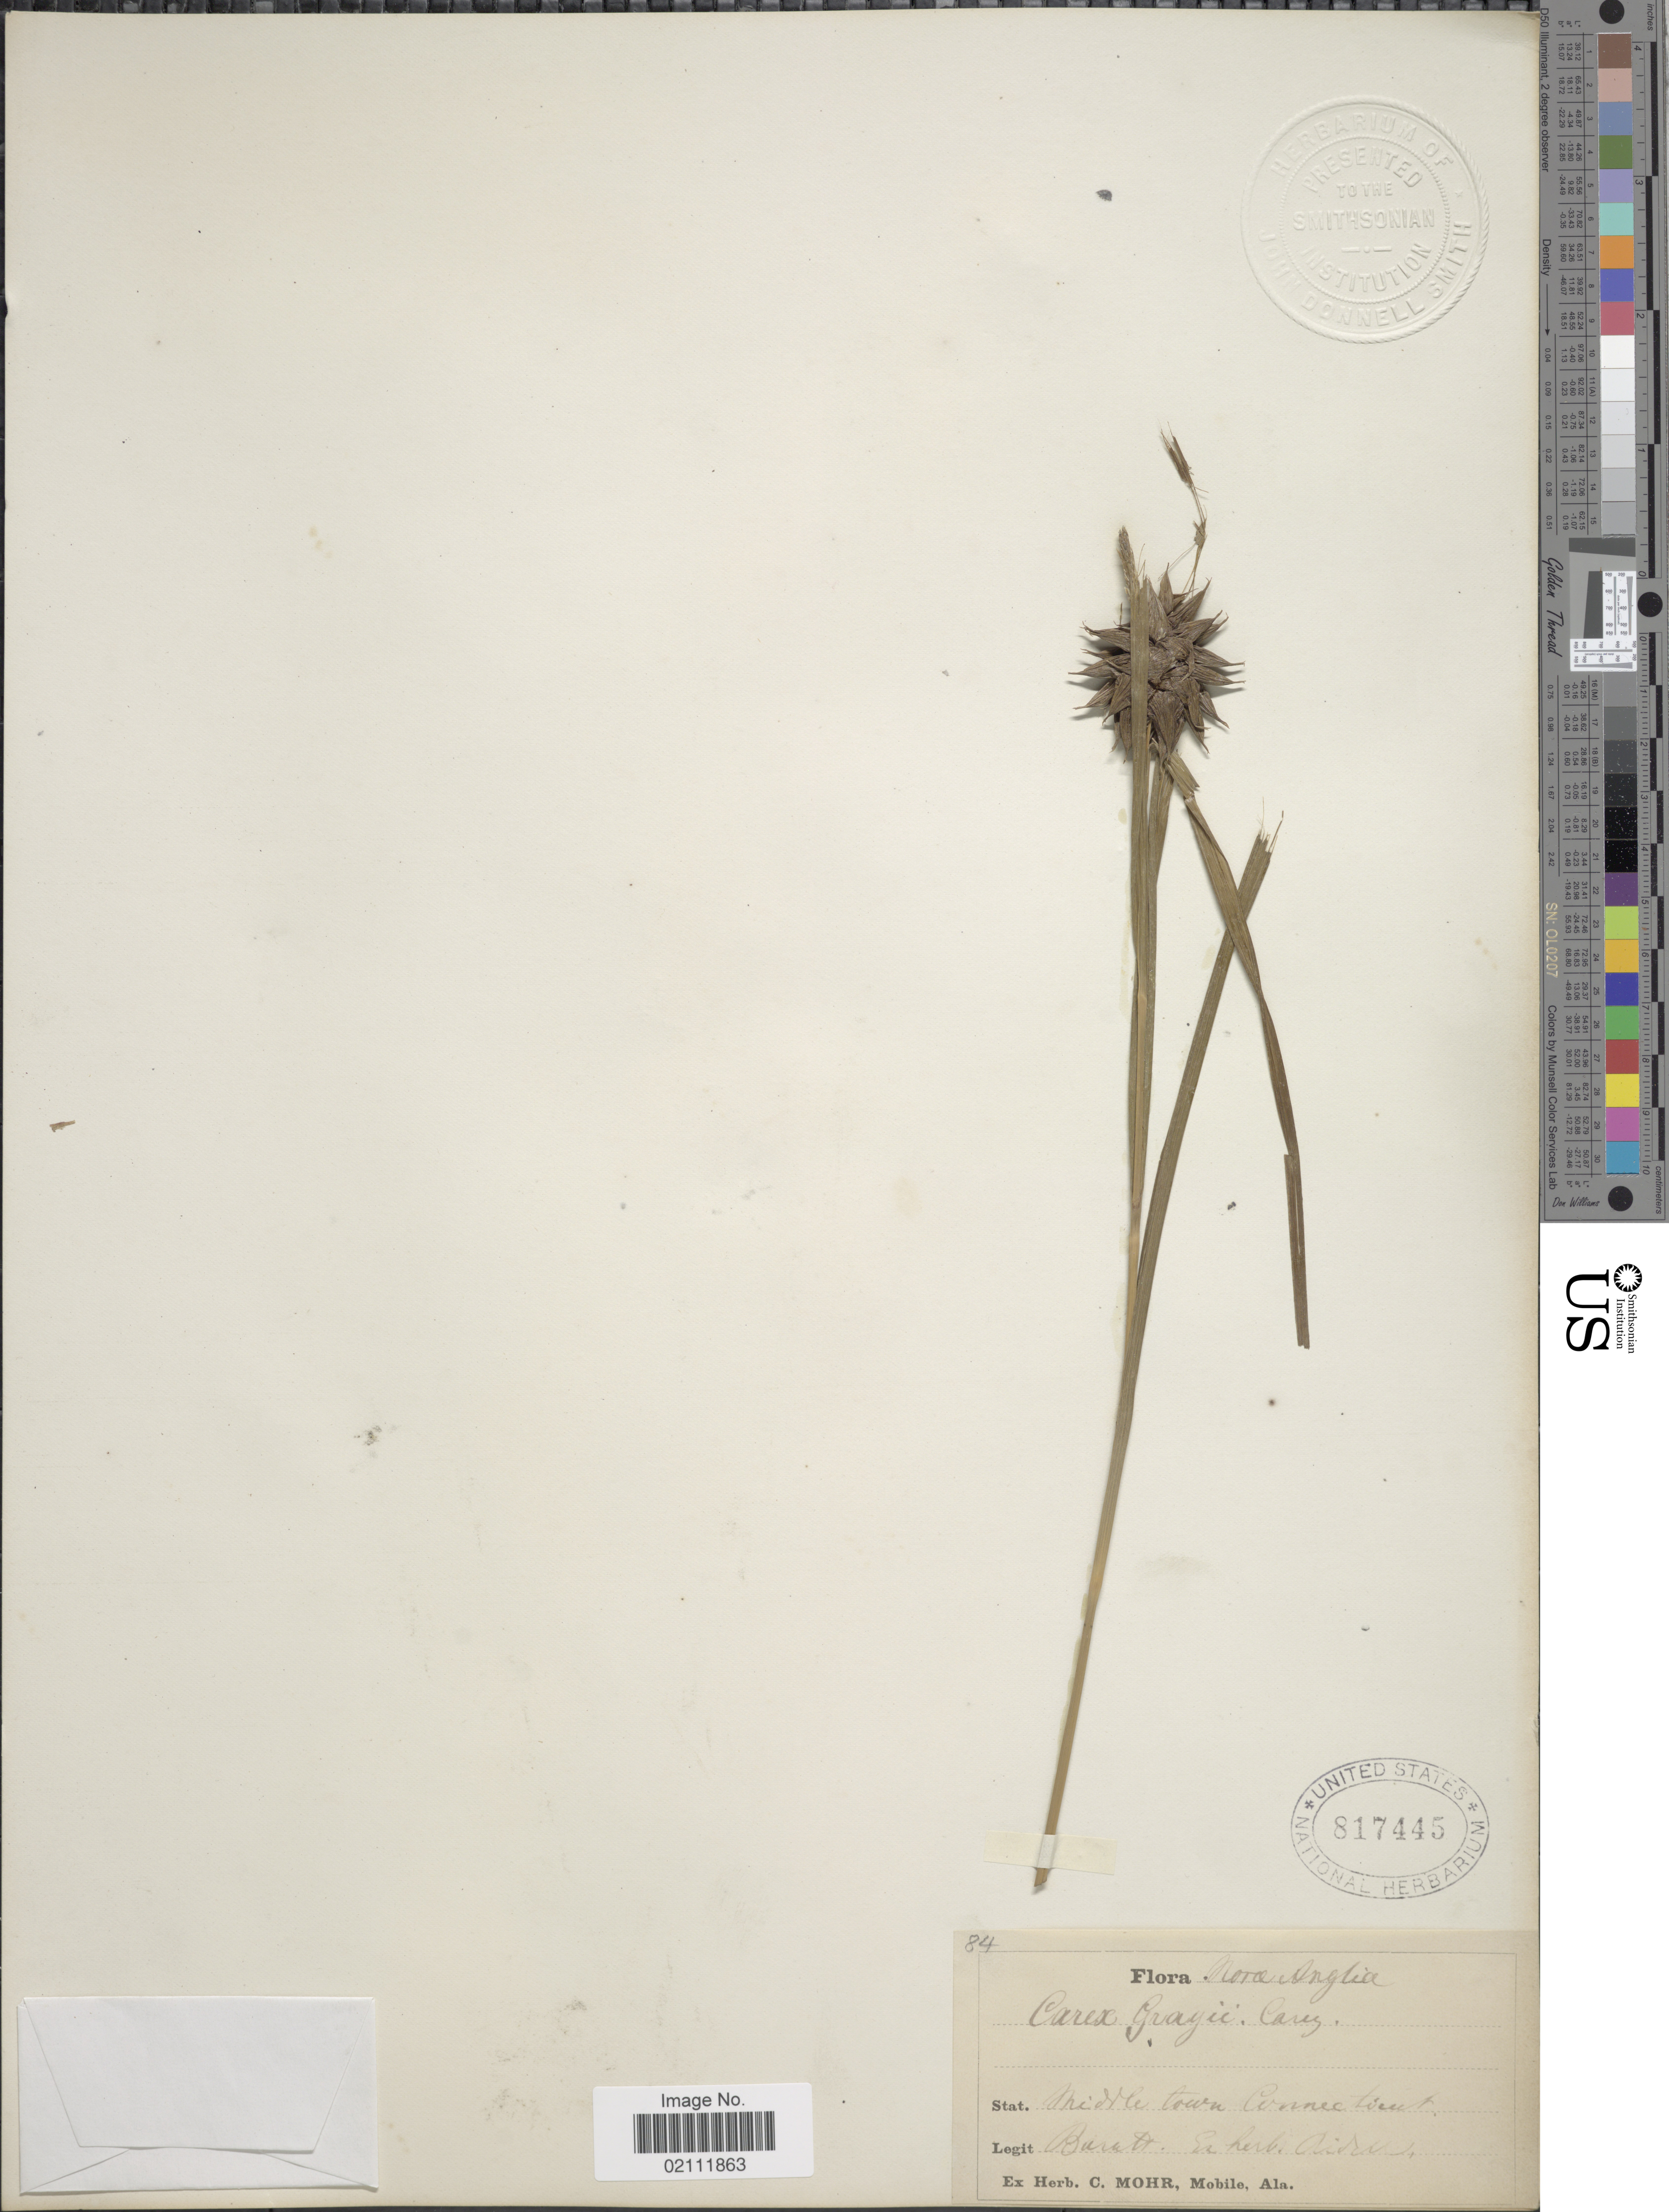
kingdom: Plantae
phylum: Tracheophyta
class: Liliopsida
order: Poales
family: Cyperaceae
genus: Carex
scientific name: Carex grayi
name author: J. Carey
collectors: Baratt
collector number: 84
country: United States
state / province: Connecticut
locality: Novae Anglia. Middle town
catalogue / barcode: US 817445